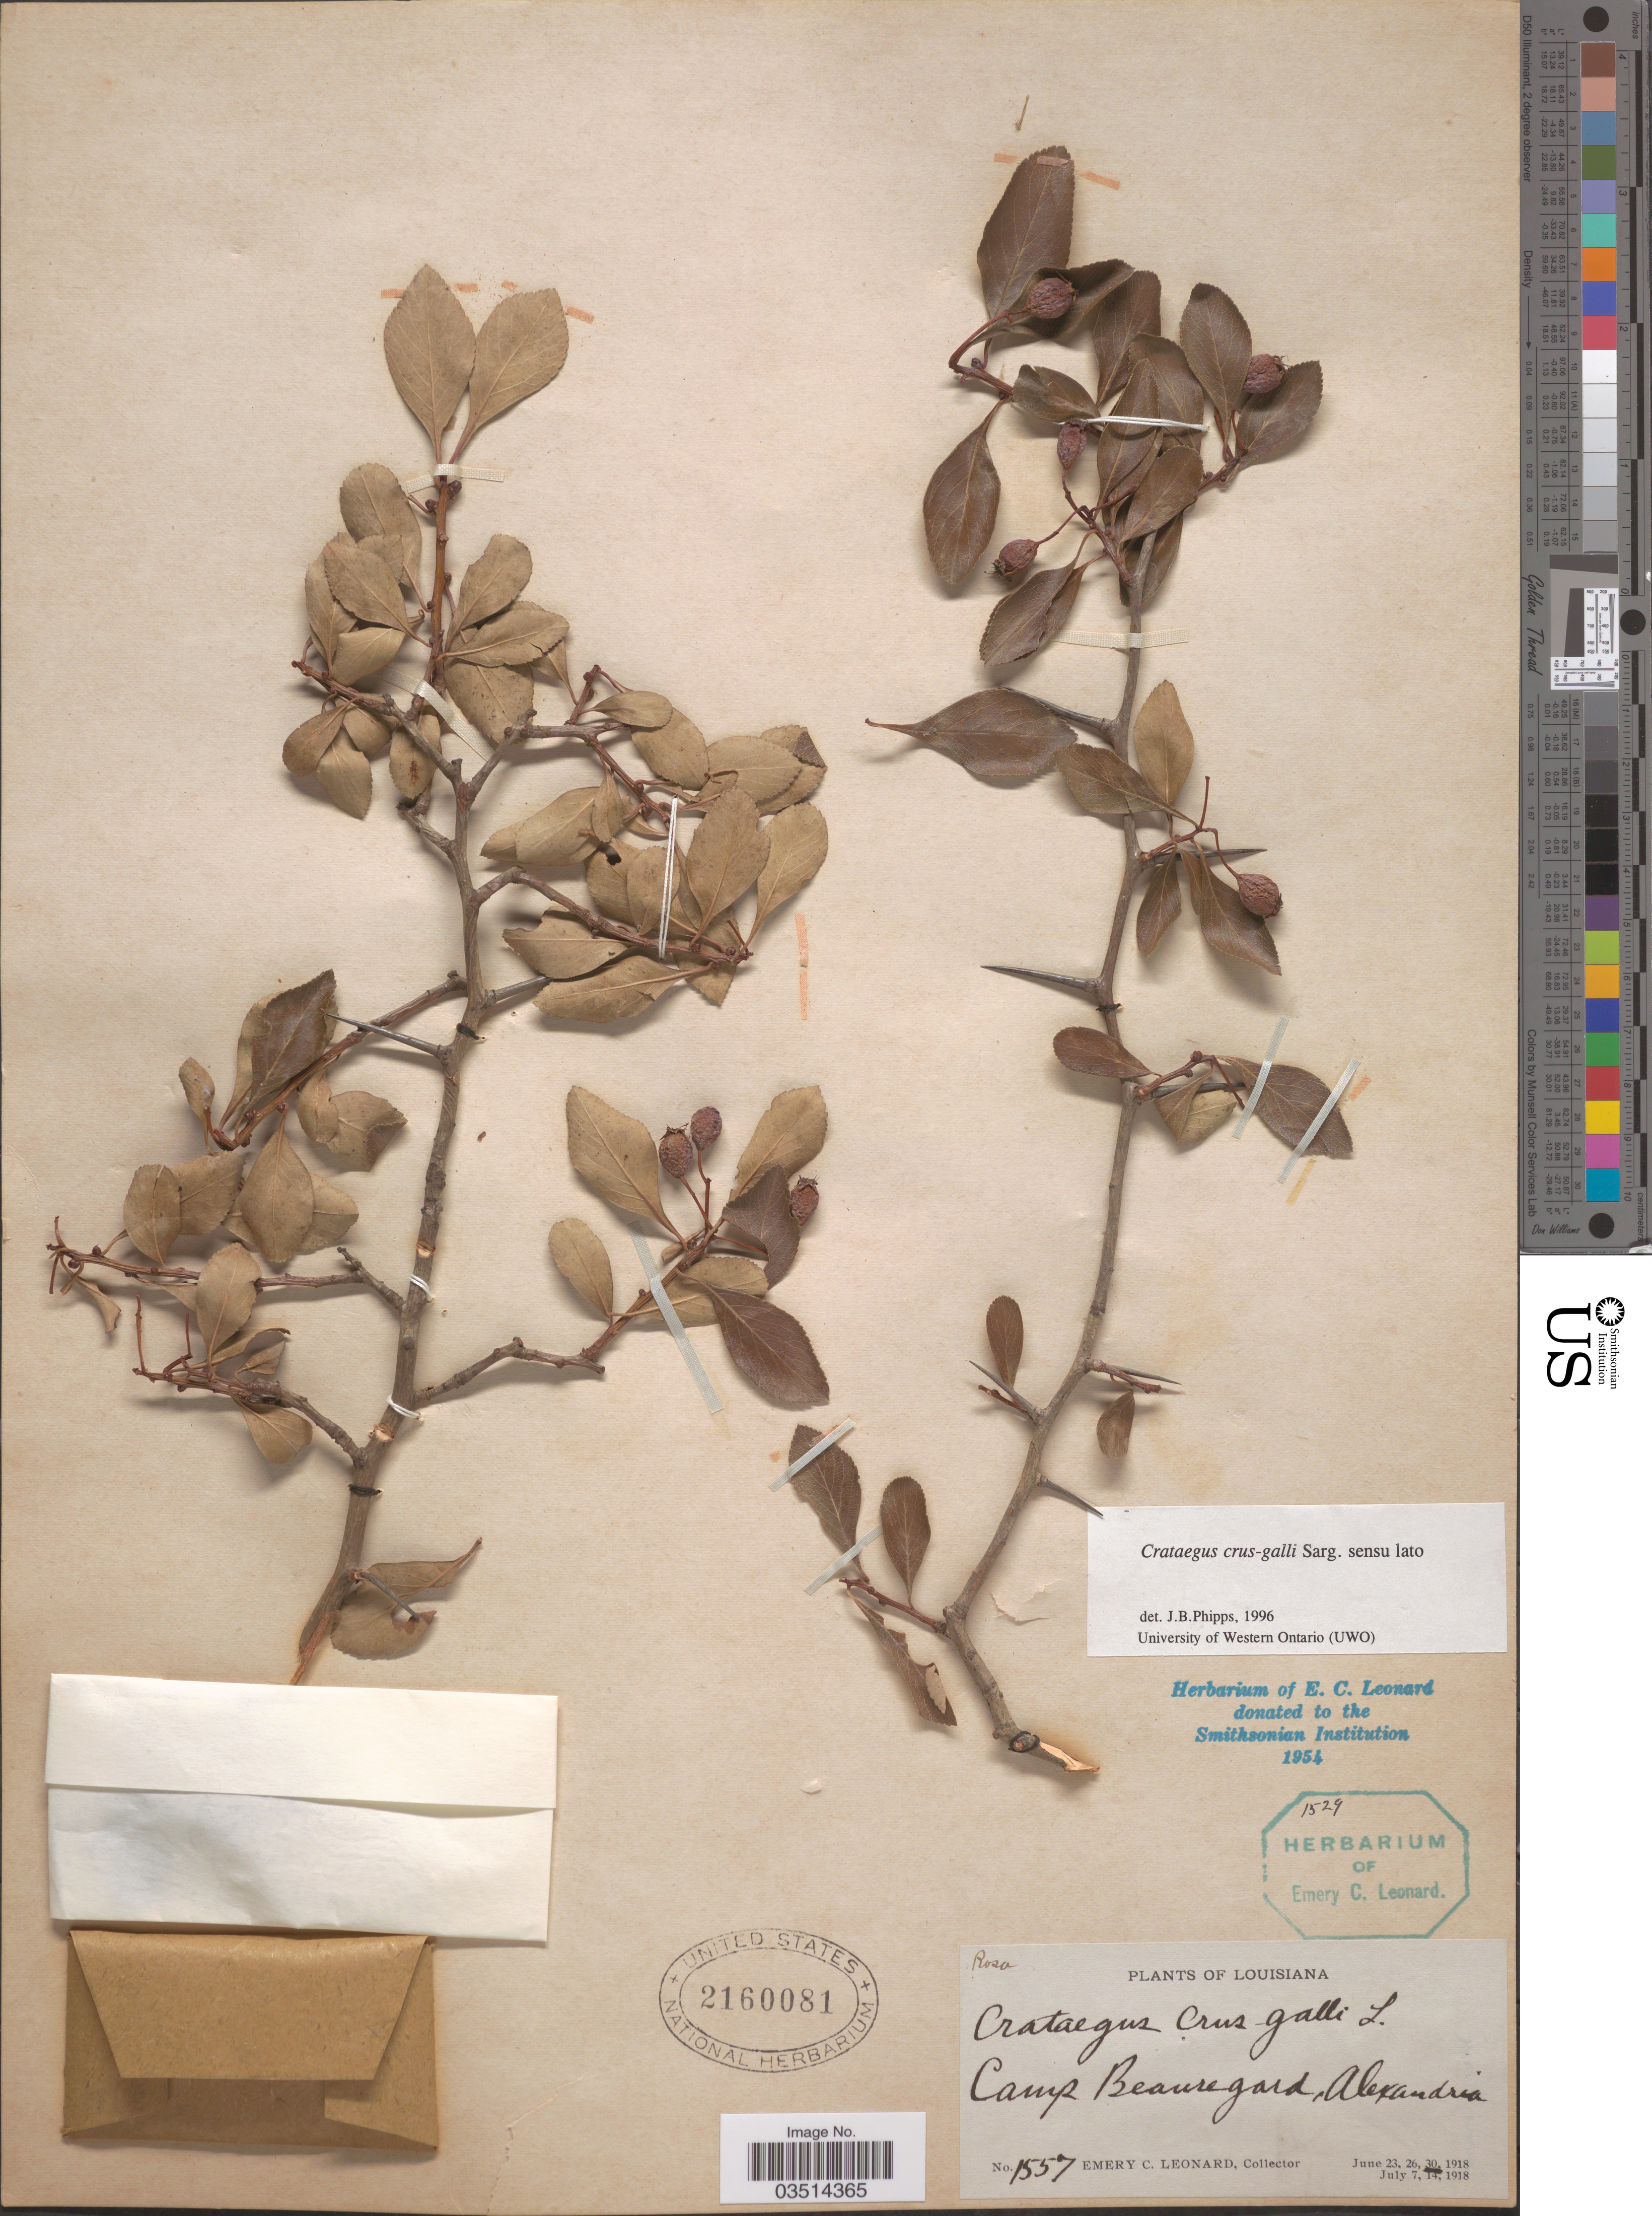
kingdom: Plantae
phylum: Tracheophyta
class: Magnoliopsida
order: Rosales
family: Rosaceae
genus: Crataegus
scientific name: Crataegus crus-galli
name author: L.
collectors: E. C. Leonard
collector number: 1557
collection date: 1918-06-30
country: United States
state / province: Louisiana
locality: Camp Beauregard, Alexandria.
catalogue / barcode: US 2160081